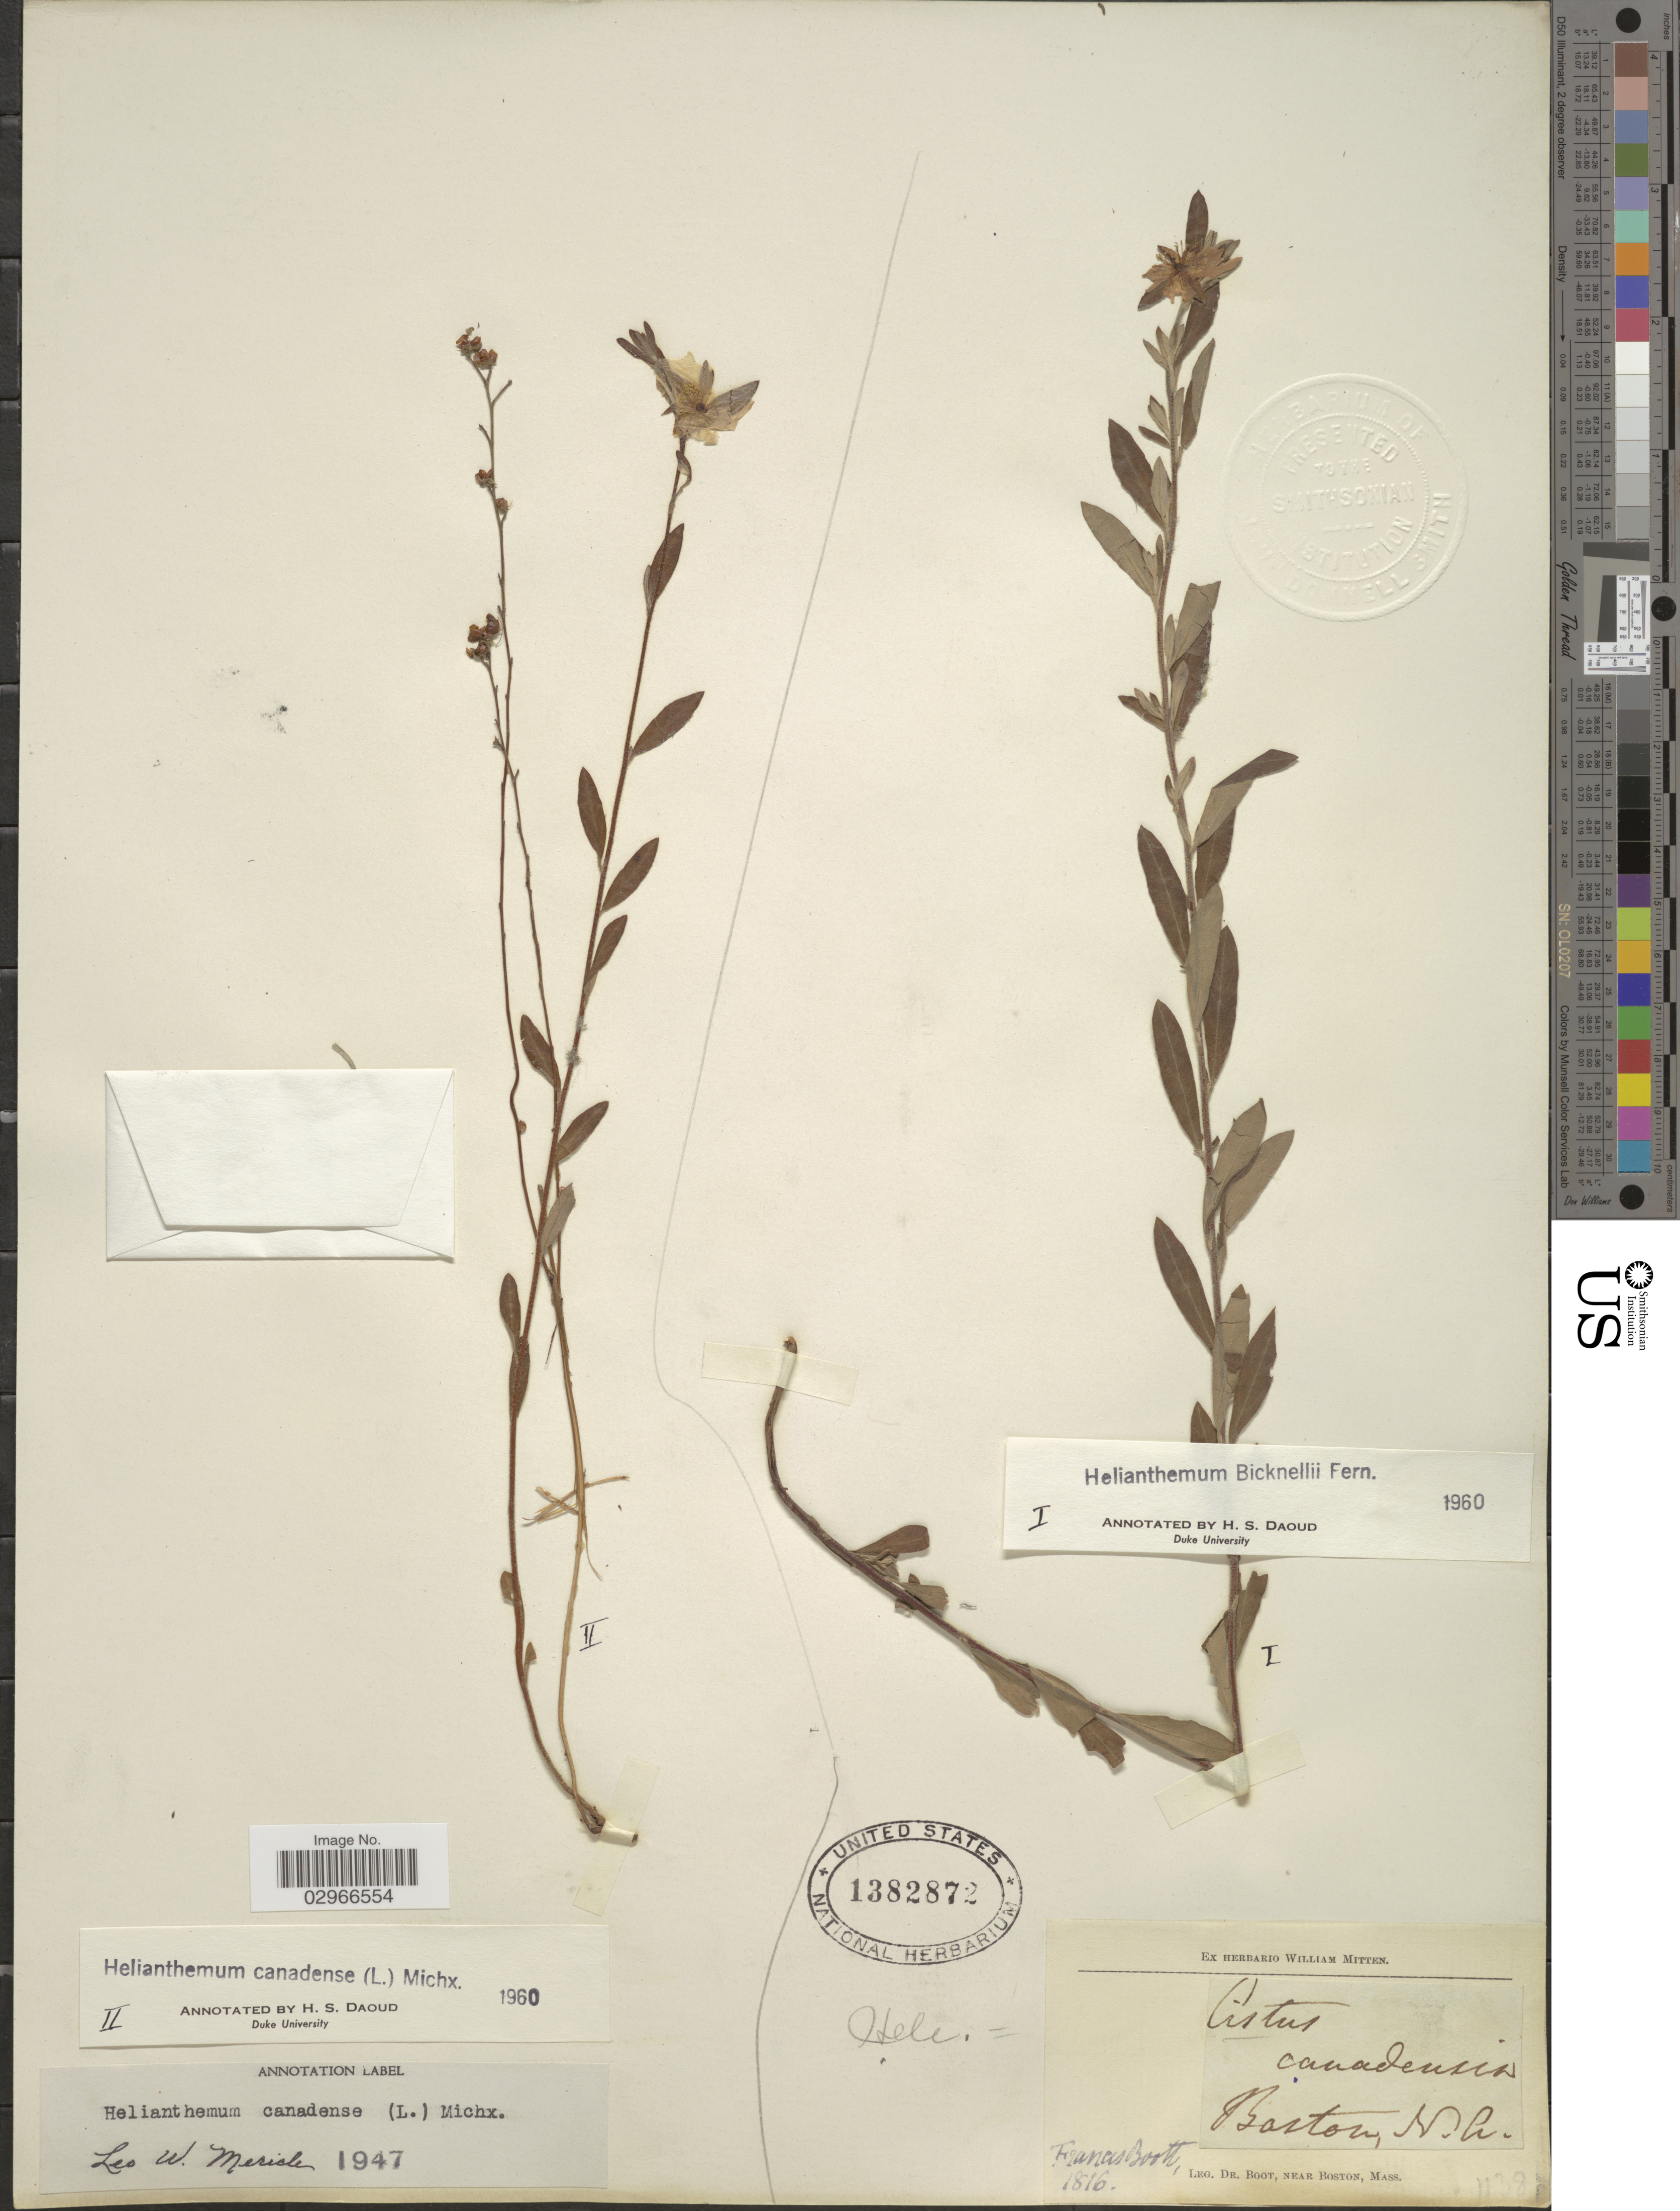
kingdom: Plantae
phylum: Tracheophyta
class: Magnoliopsida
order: Malvales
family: Cistaceae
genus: Helianthemum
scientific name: Helianthemum canadense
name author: (L.) Michx.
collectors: F. M. B. Boott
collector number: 1138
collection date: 1816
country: United States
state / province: Massachusetts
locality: Boston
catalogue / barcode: US 1382872